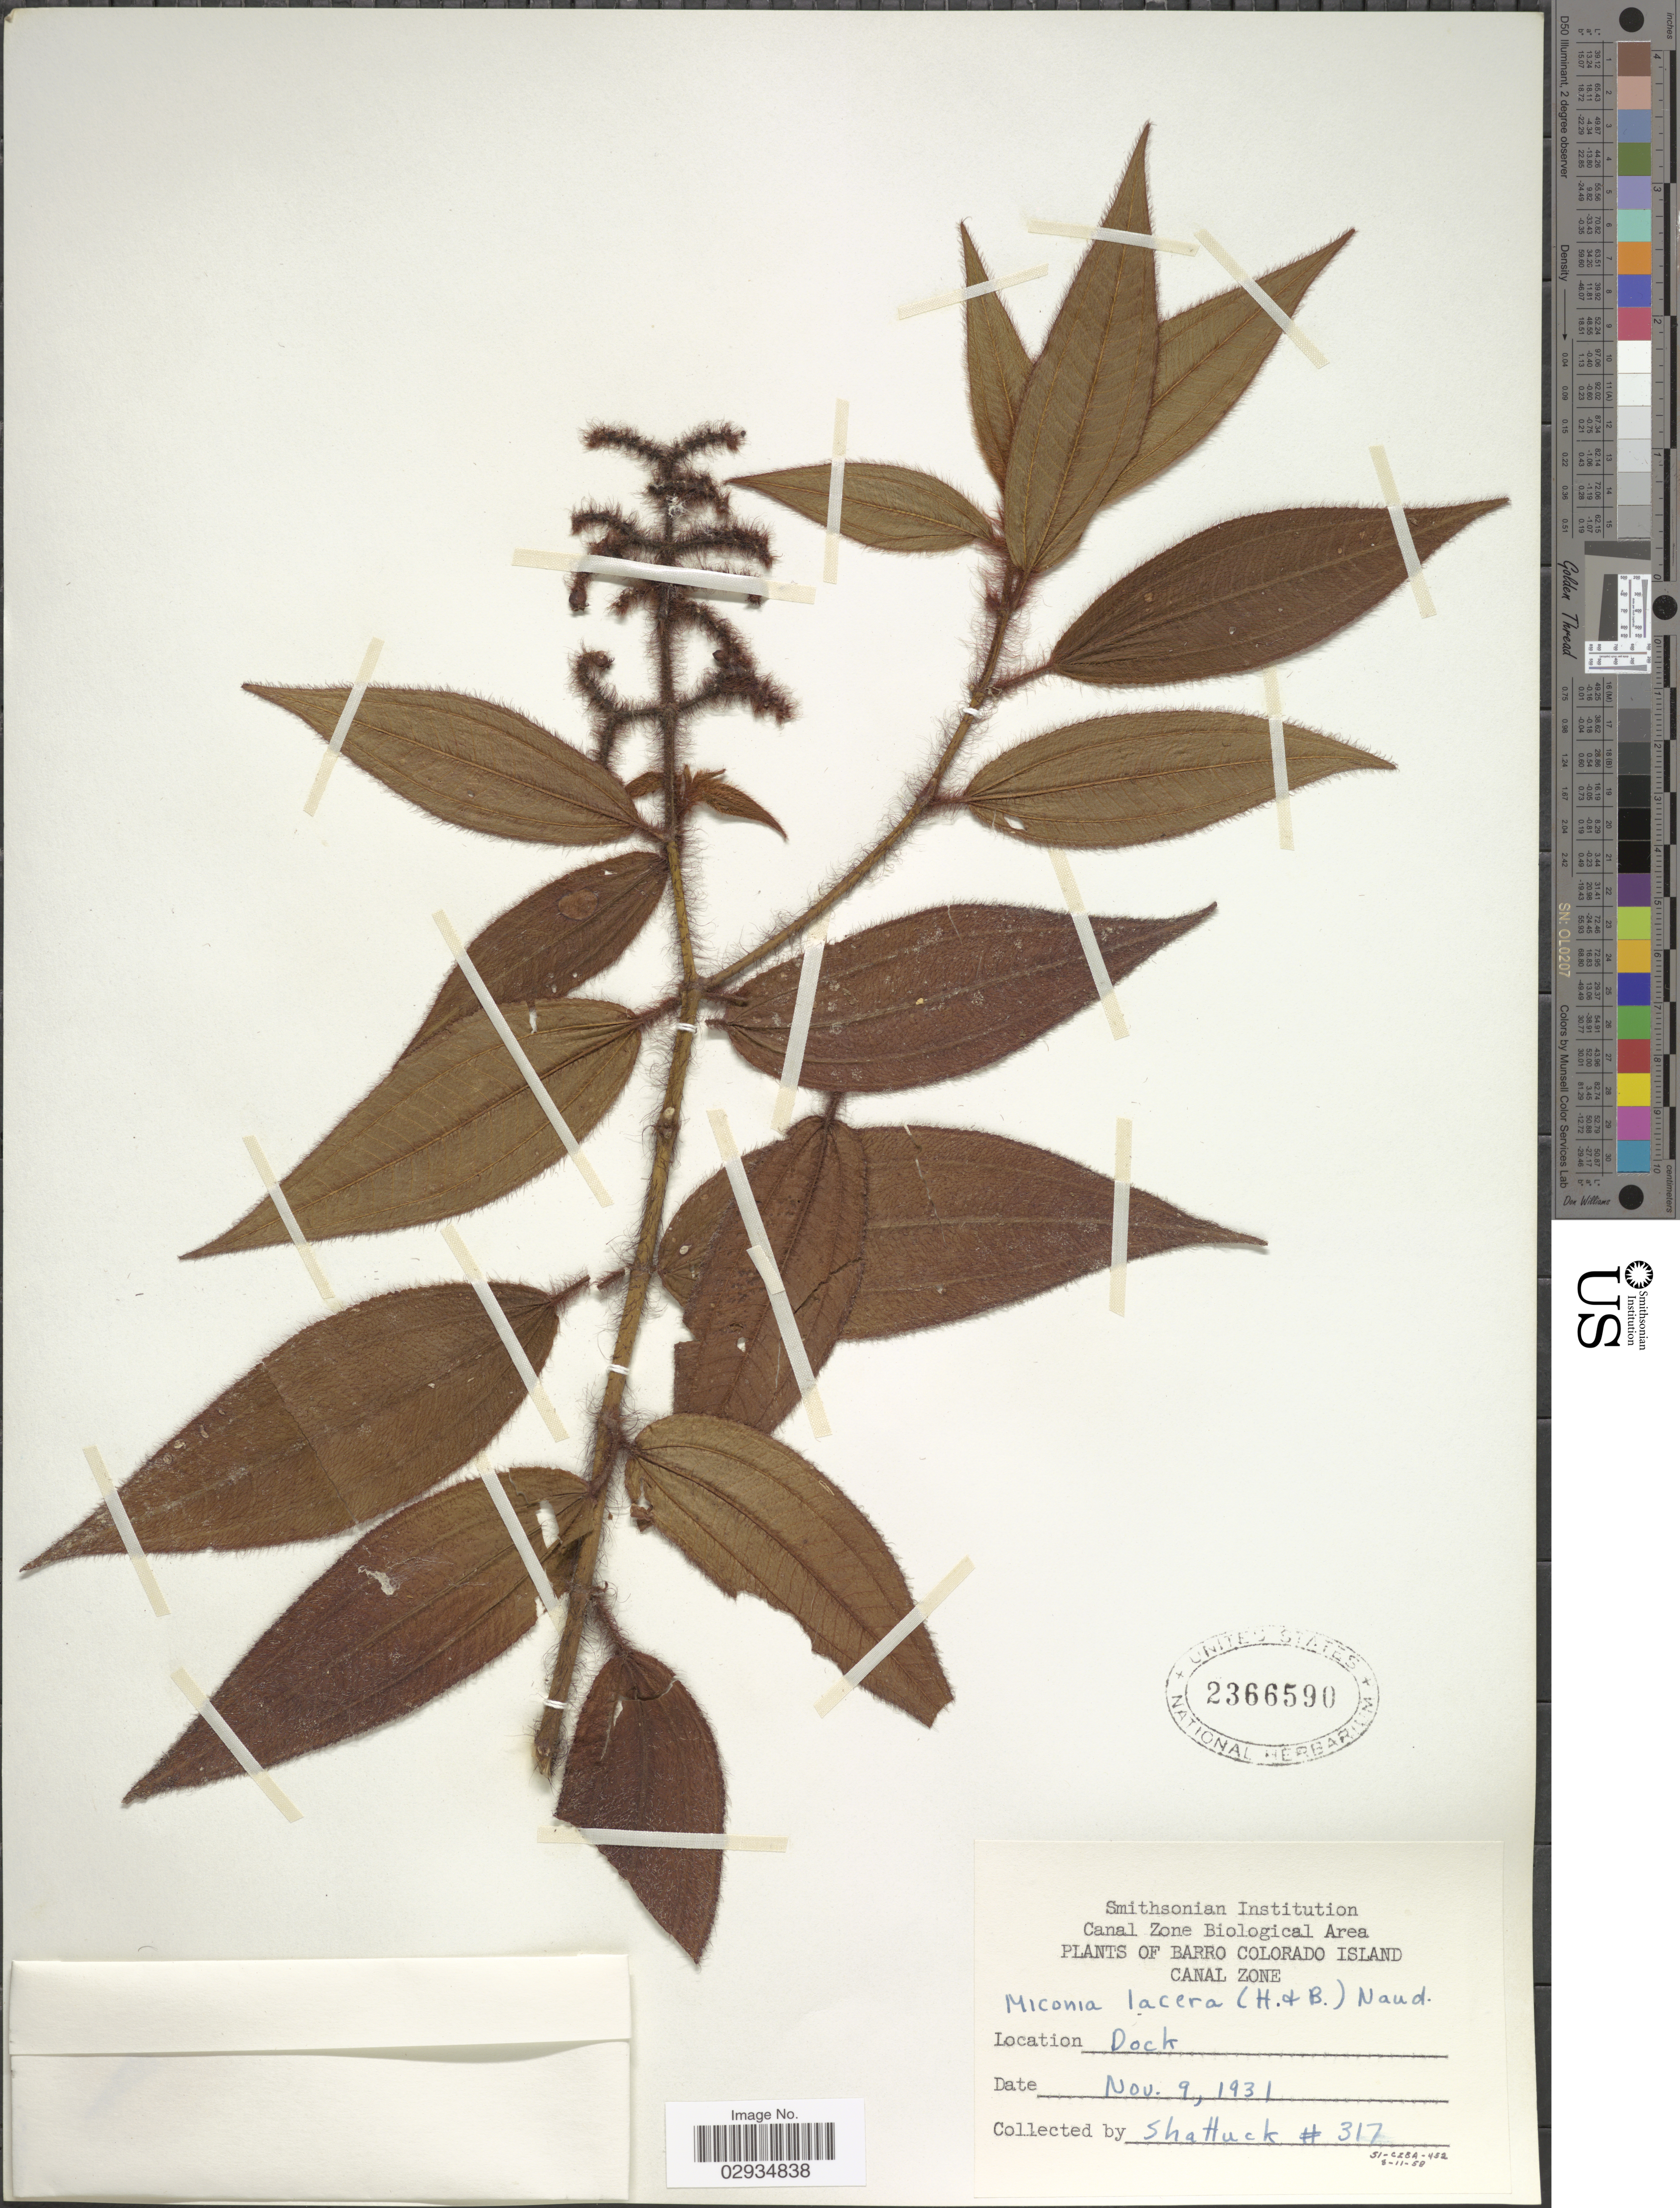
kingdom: Plantae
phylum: Tracheophyta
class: Magnoliopsida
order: Myrtales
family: Melastomataceae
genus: Miconia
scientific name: Miconia lacera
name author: (Bonpl.) Naudin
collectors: Shattuck, --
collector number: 317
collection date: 1931-11-09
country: Panama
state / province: Panamá Oeste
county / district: Canal Zone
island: Barro Colorado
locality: Barro Colorado Island. Canal Zone. Dock.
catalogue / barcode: US 2366590